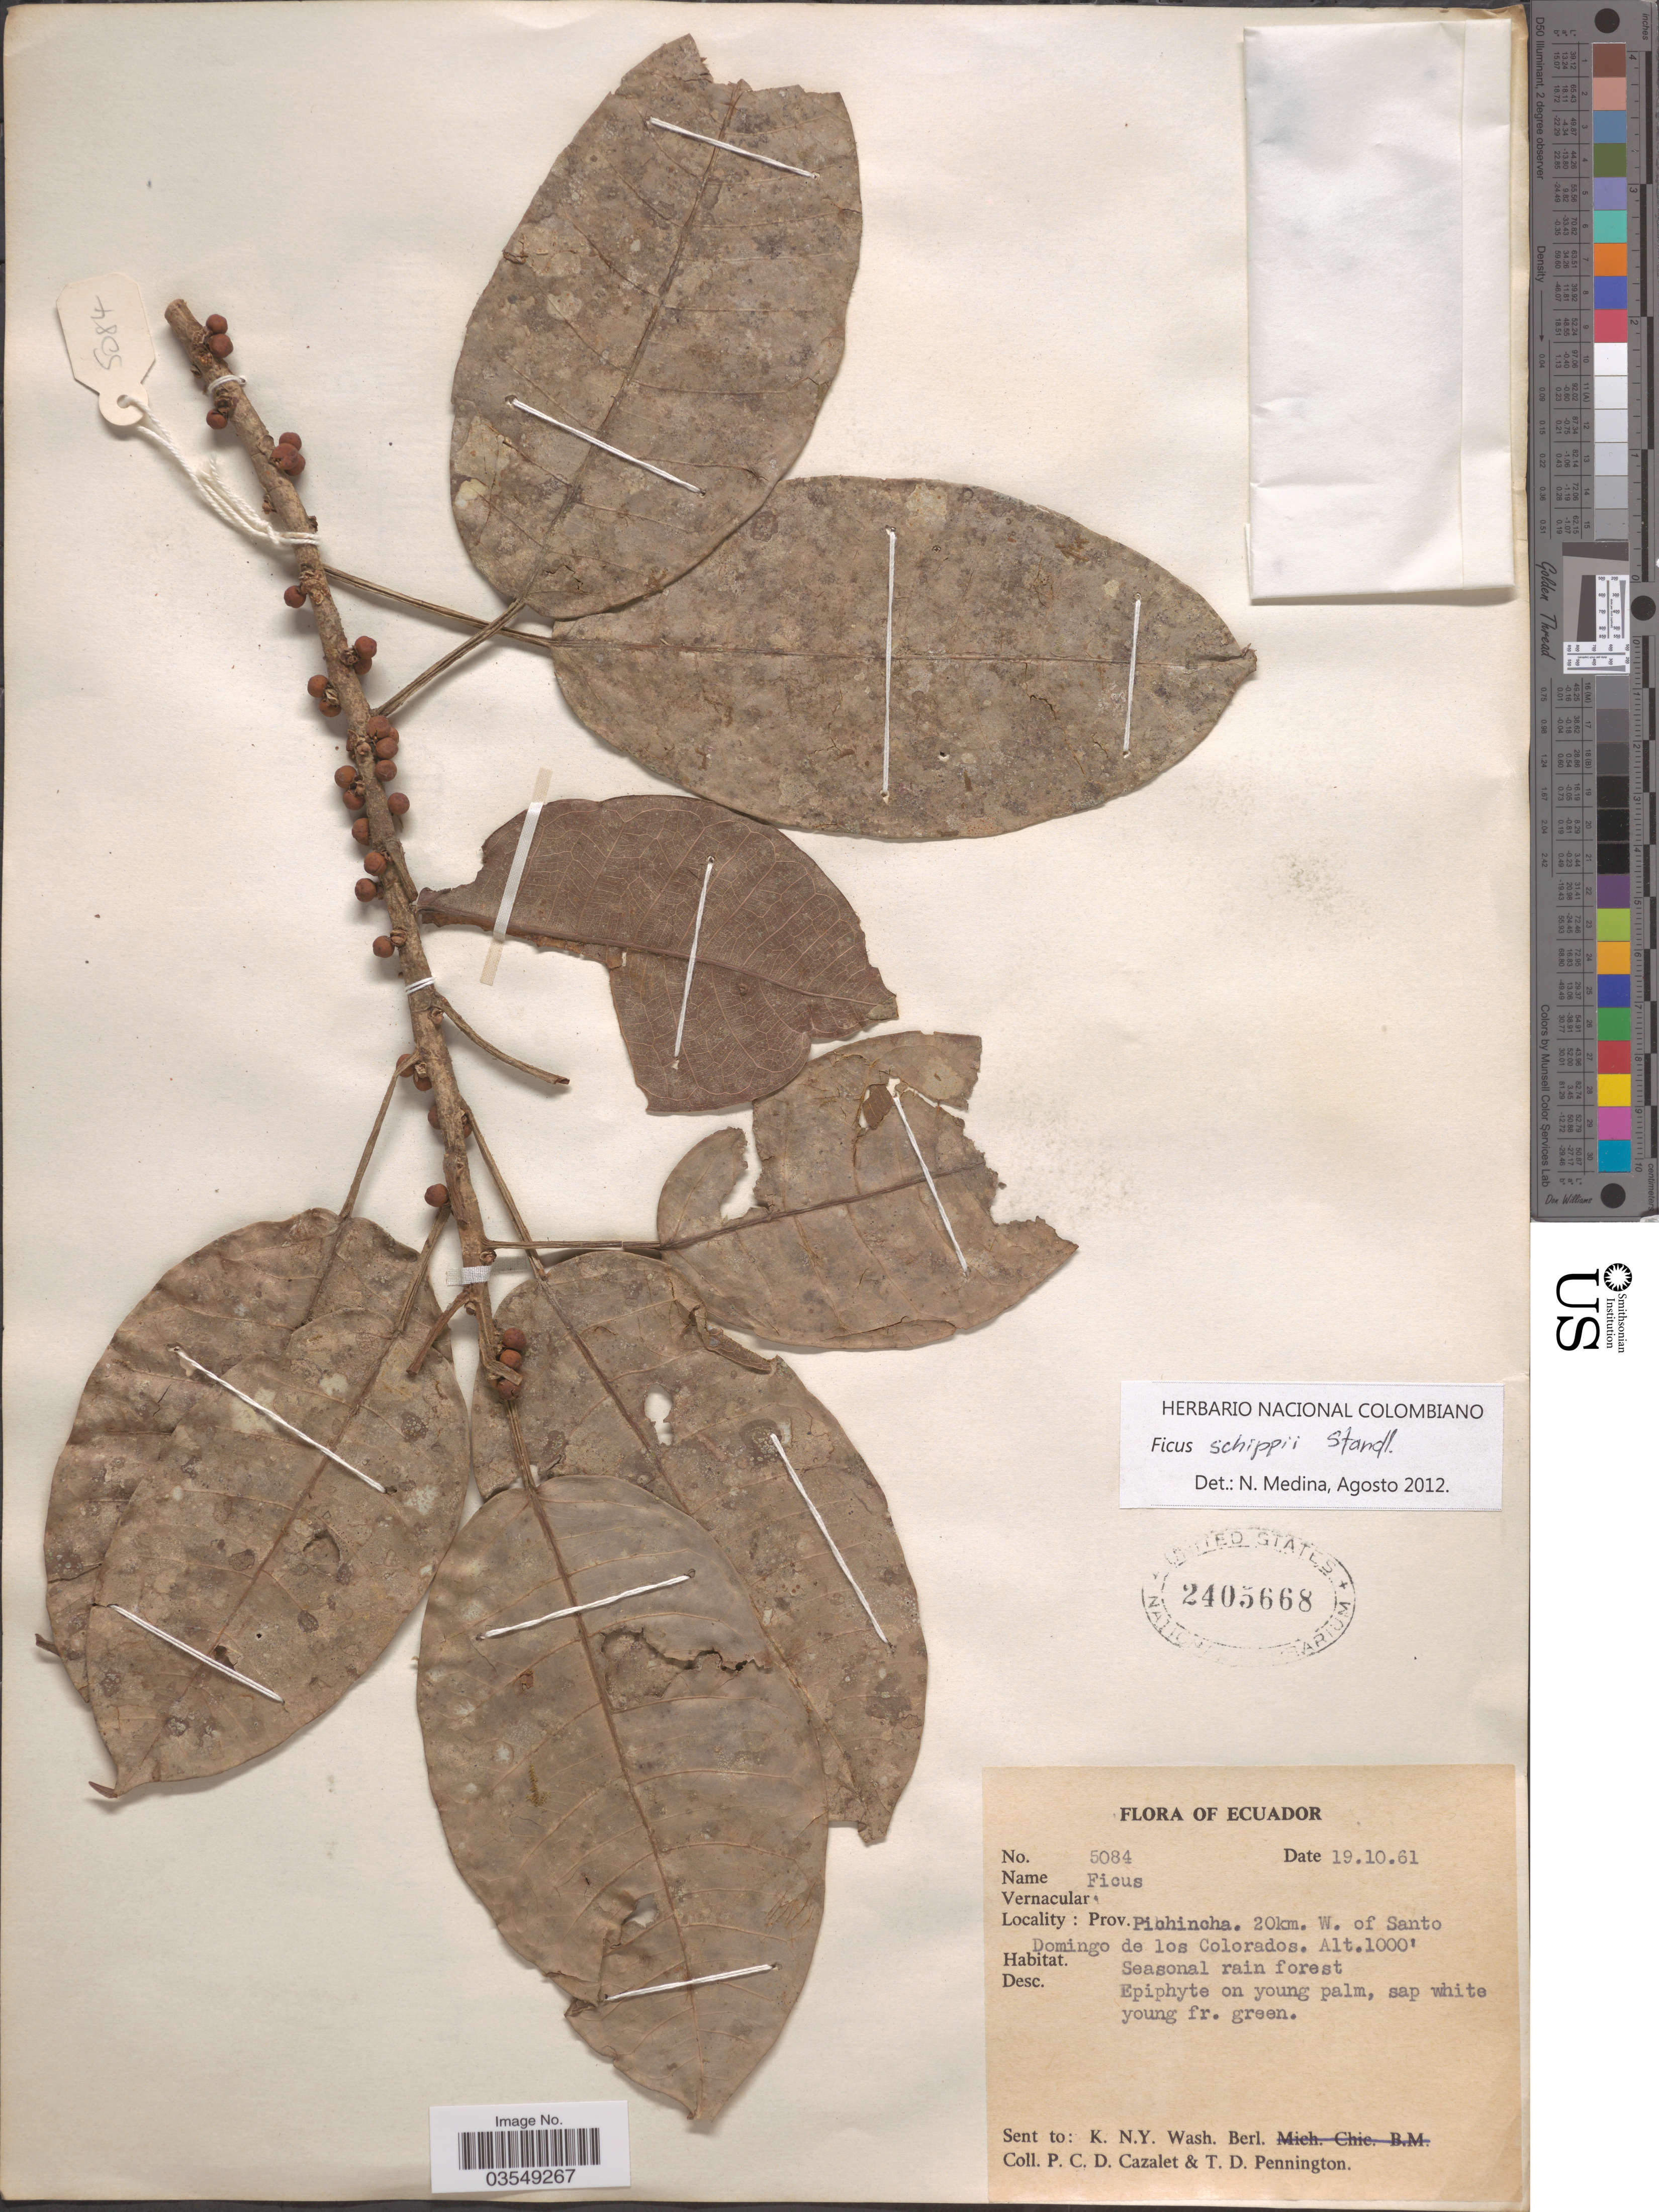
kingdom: Plantae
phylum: Tracheophyta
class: Magnoliopsida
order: Rosales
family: Moraceae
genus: Ficus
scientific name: Ficus schippii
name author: Standl.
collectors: P. C. D. Cazalet & T. D. Pennington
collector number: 5084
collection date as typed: Transcribed d/m/y: 19/10/61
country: Ecuador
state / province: Pichincha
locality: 20km. W. of Santo Domingo de los Colorados.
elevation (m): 305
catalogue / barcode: US 2405668